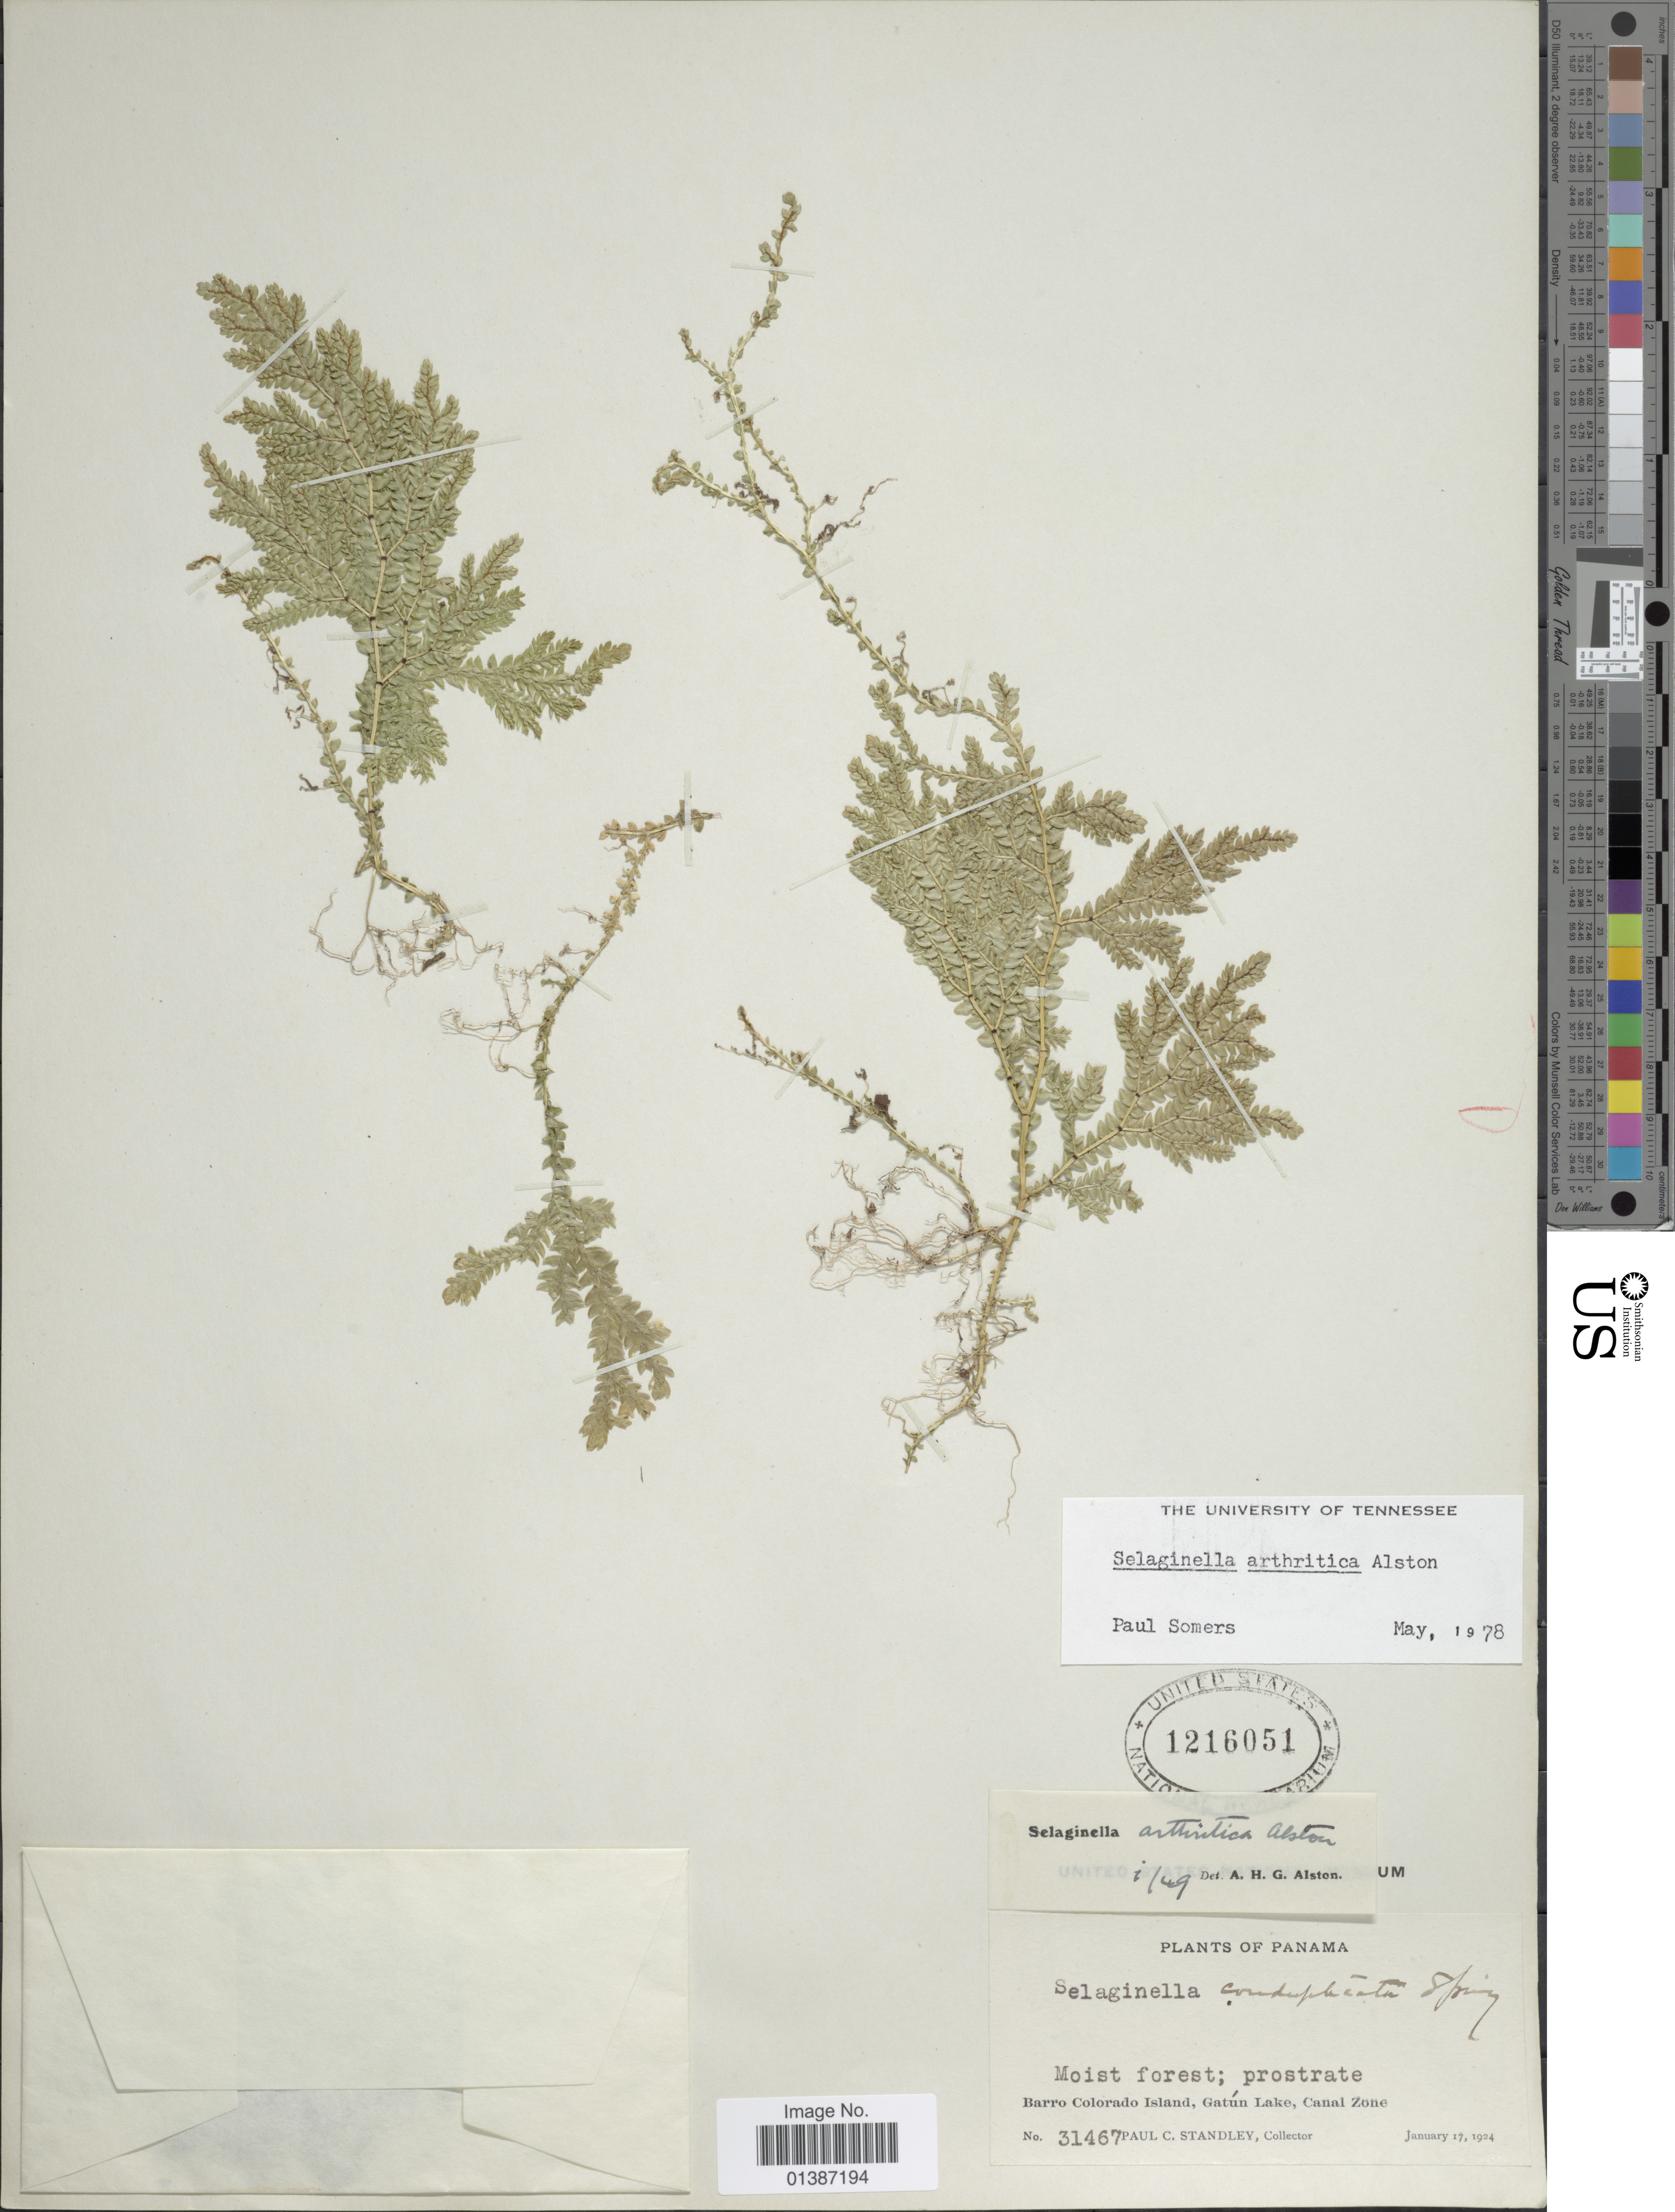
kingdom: Plantae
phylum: Tracheophyta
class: Lycopodiopsida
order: Selaginellales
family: Selaginellaceae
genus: Selaginella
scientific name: Selaginella arthritica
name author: Alston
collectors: P. C. Standley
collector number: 31467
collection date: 1924-01-17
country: Panama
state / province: Panamá Oeste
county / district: Canal Zone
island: Barro Colorado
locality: Barro Colorado Island, Gatún Lake, Canal Zone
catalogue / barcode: US 1216051